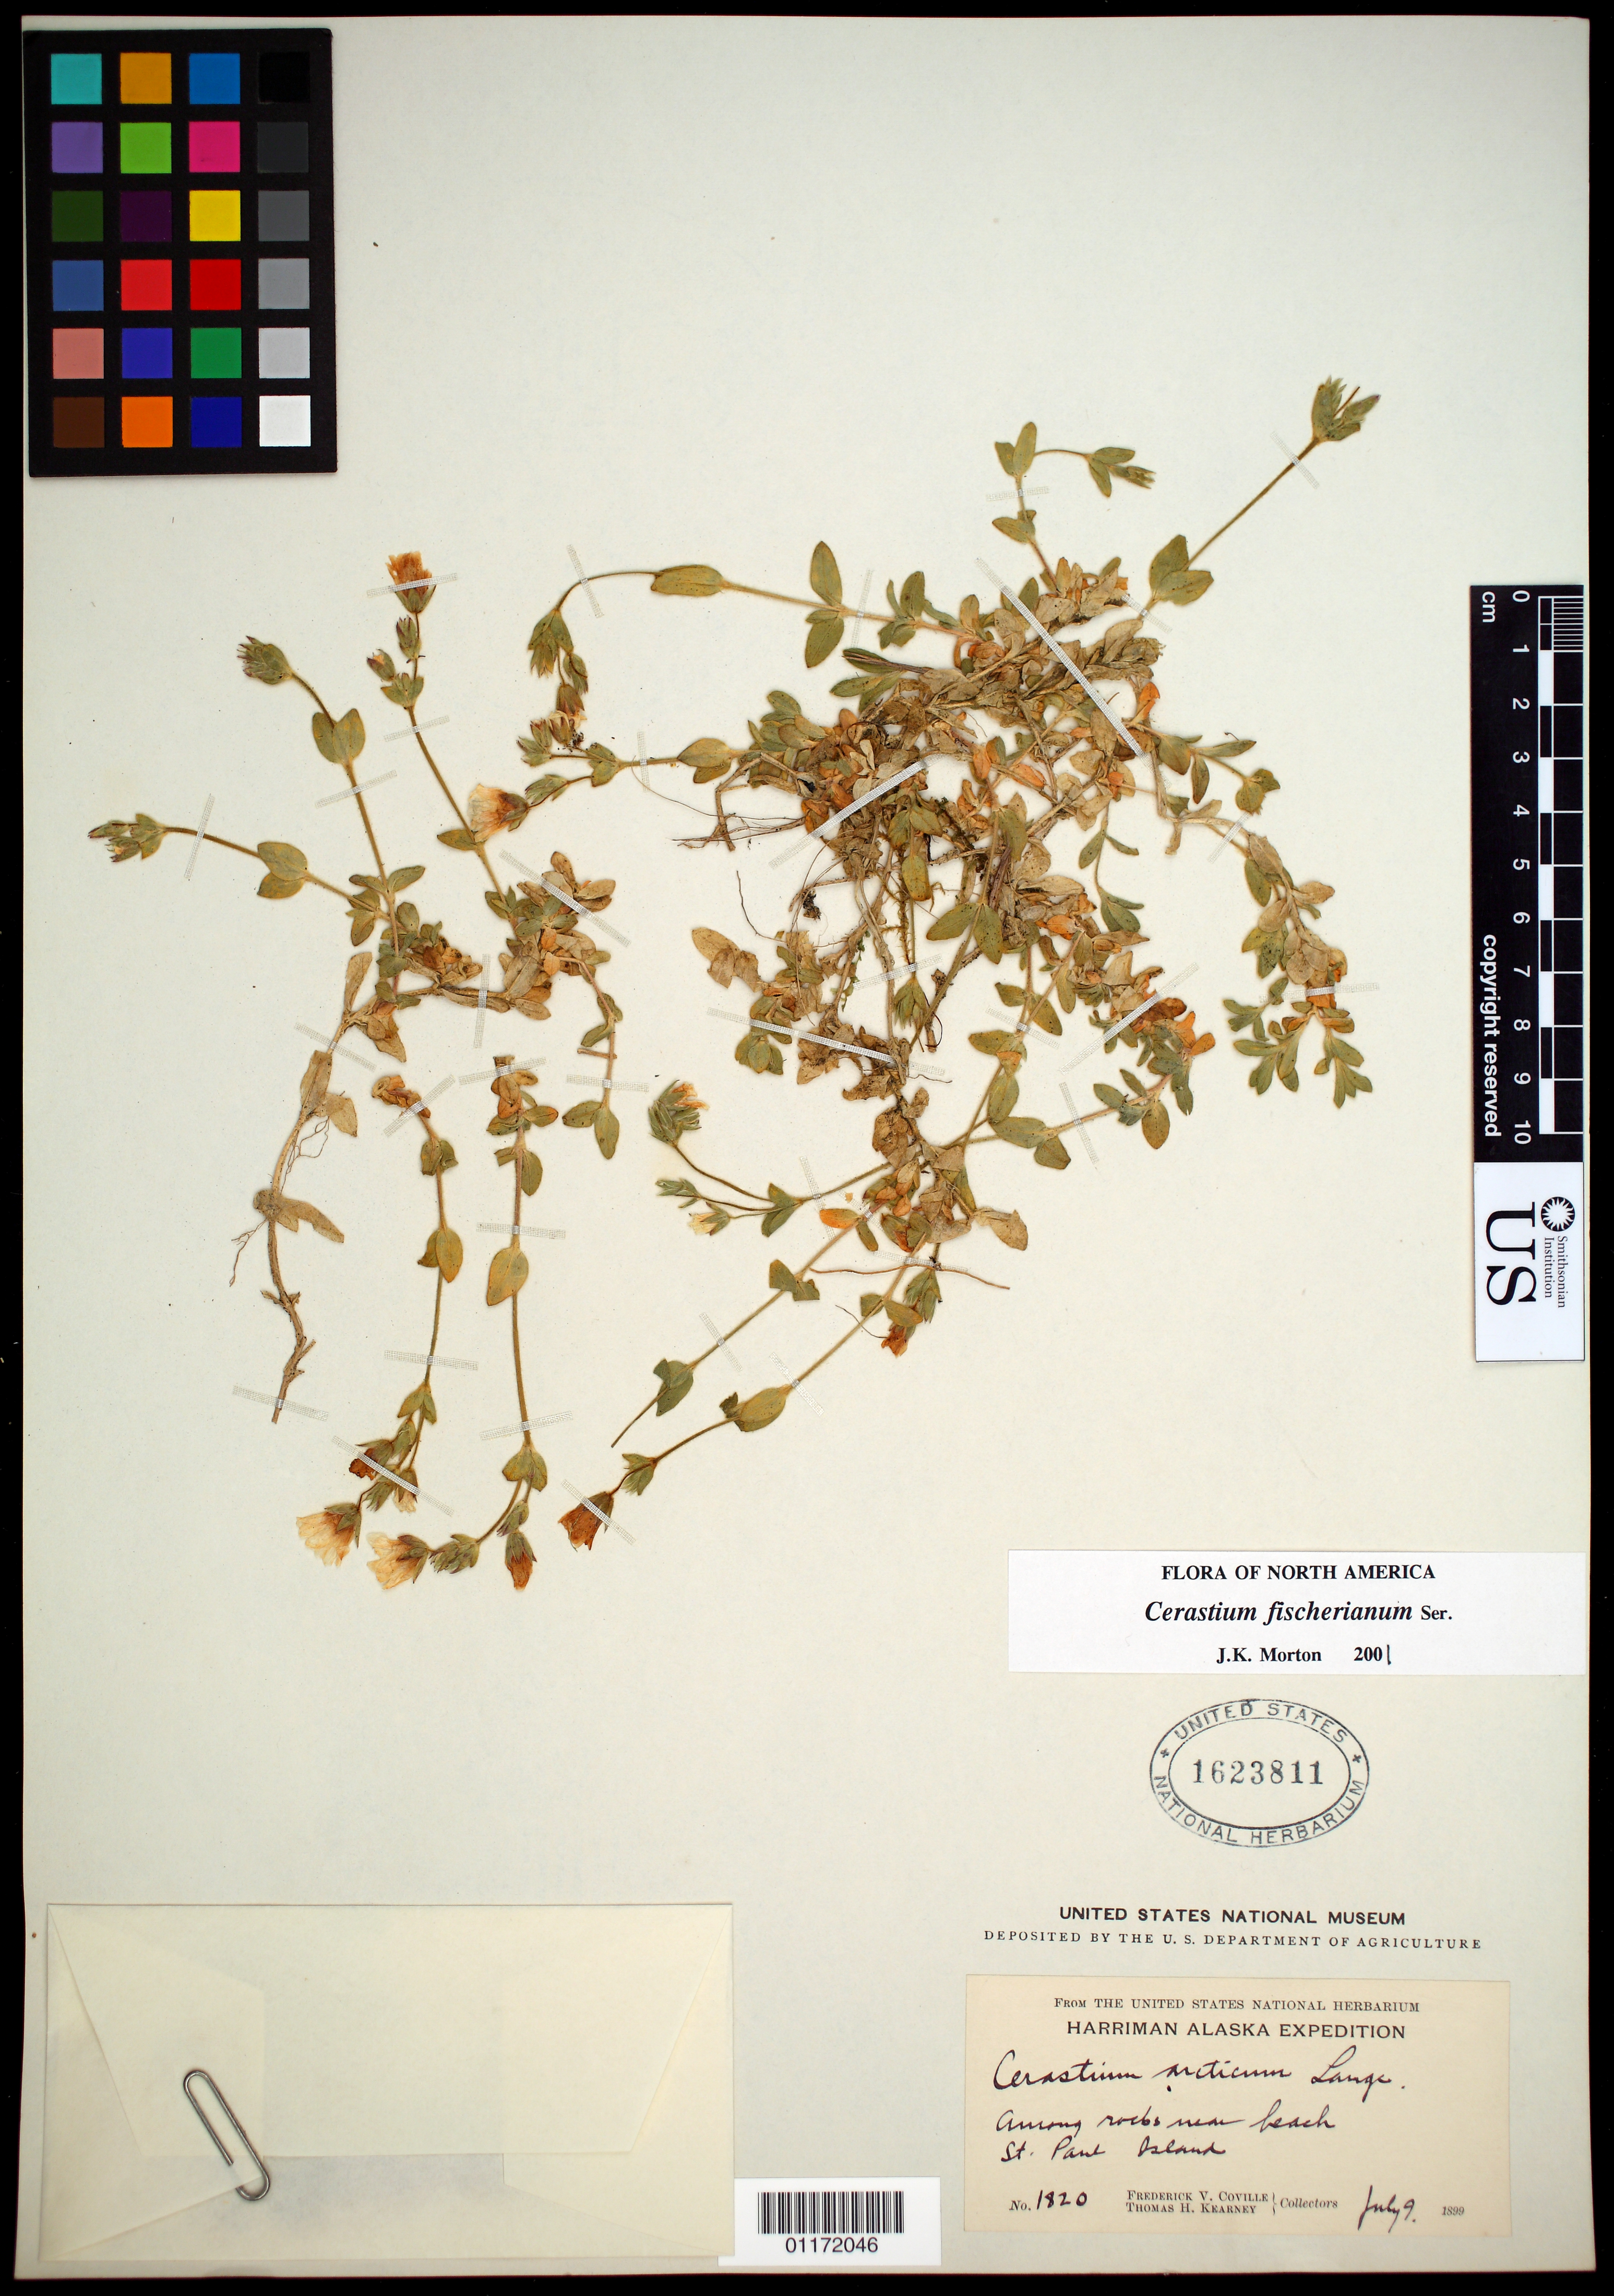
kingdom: Plantae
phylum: Tracheophyta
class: Magnoliopsida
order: Caryophyllales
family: Caryophyllaceae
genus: Cerastium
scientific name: Cerastium fischerianum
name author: Ser.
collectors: F. V. Coville & T. H. Kearney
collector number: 1820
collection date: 1899-07-09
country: United States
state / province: Alaska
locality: St. Paul Island.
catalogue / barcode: US 1623811